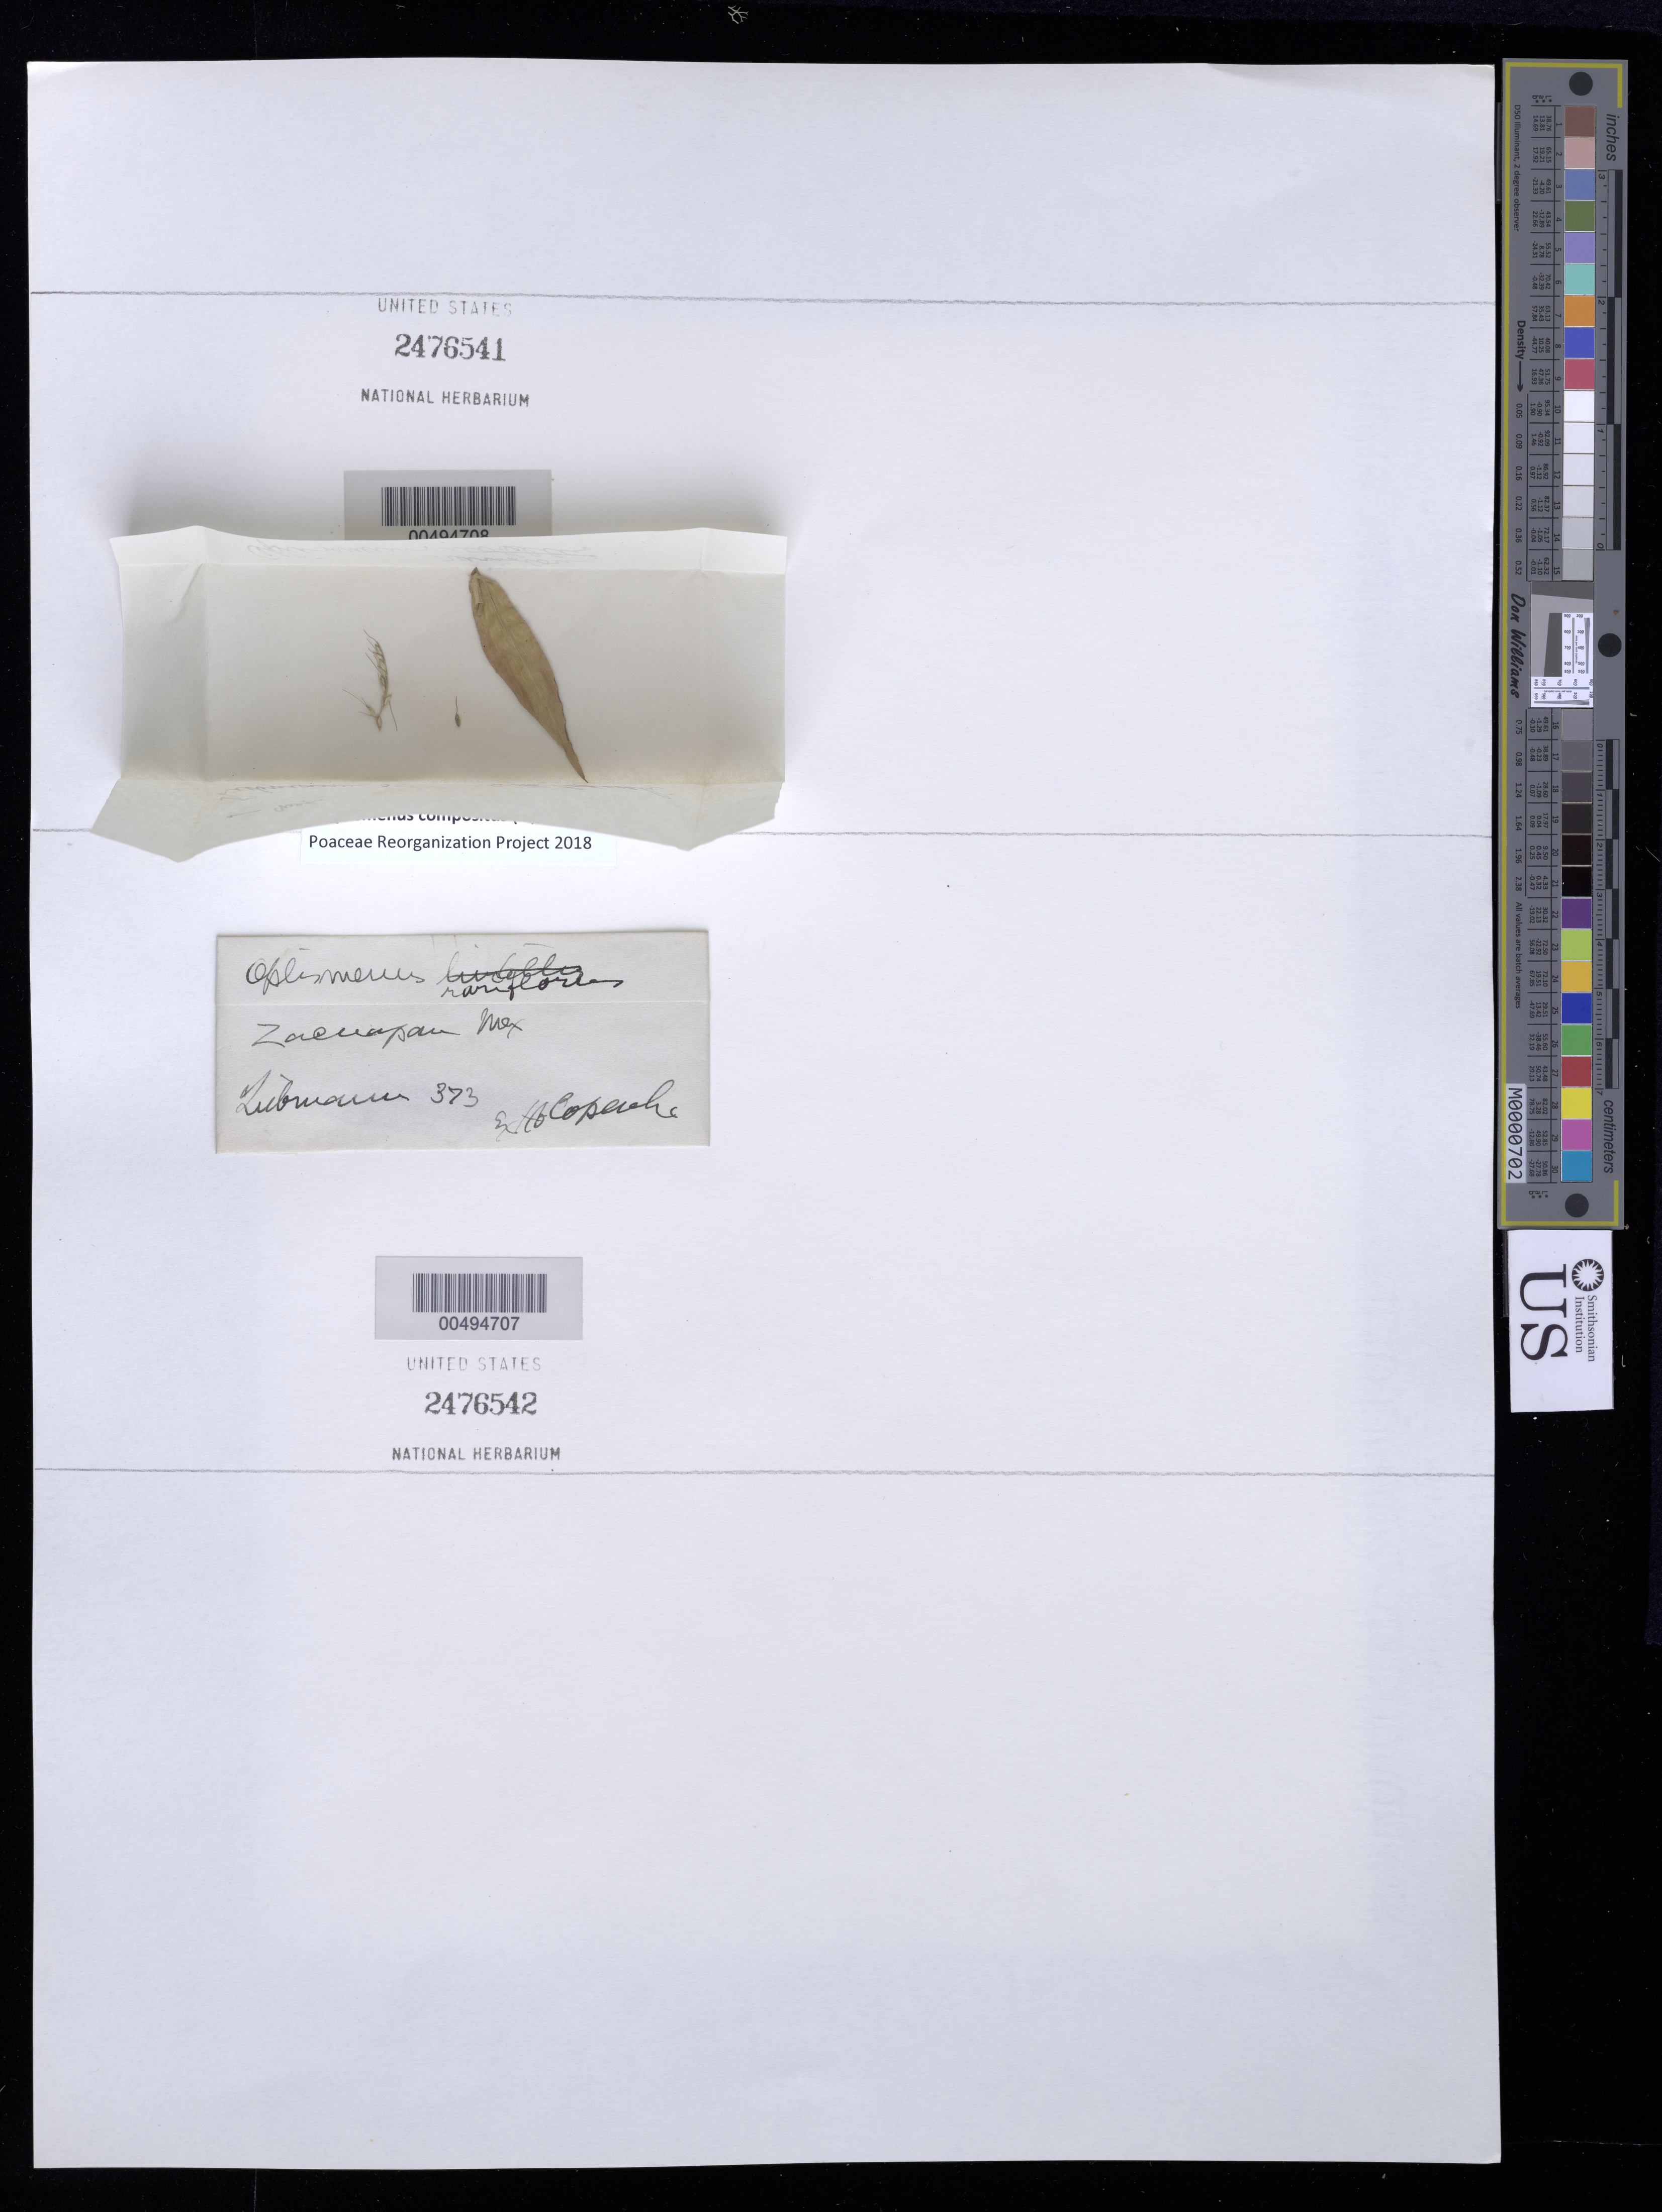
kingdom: Plantae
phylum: Tracheophyta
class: Liliopsida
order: Poales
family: Poaceae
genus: Oplismenus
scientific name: Oplismenus compositus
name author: (L.) P. Beauv.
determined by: Poaceae Reorganization Project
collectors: F. M. Liebmann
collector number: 374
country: Mexico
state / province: Jalisco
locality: San Ramon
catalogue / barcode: US 2476541